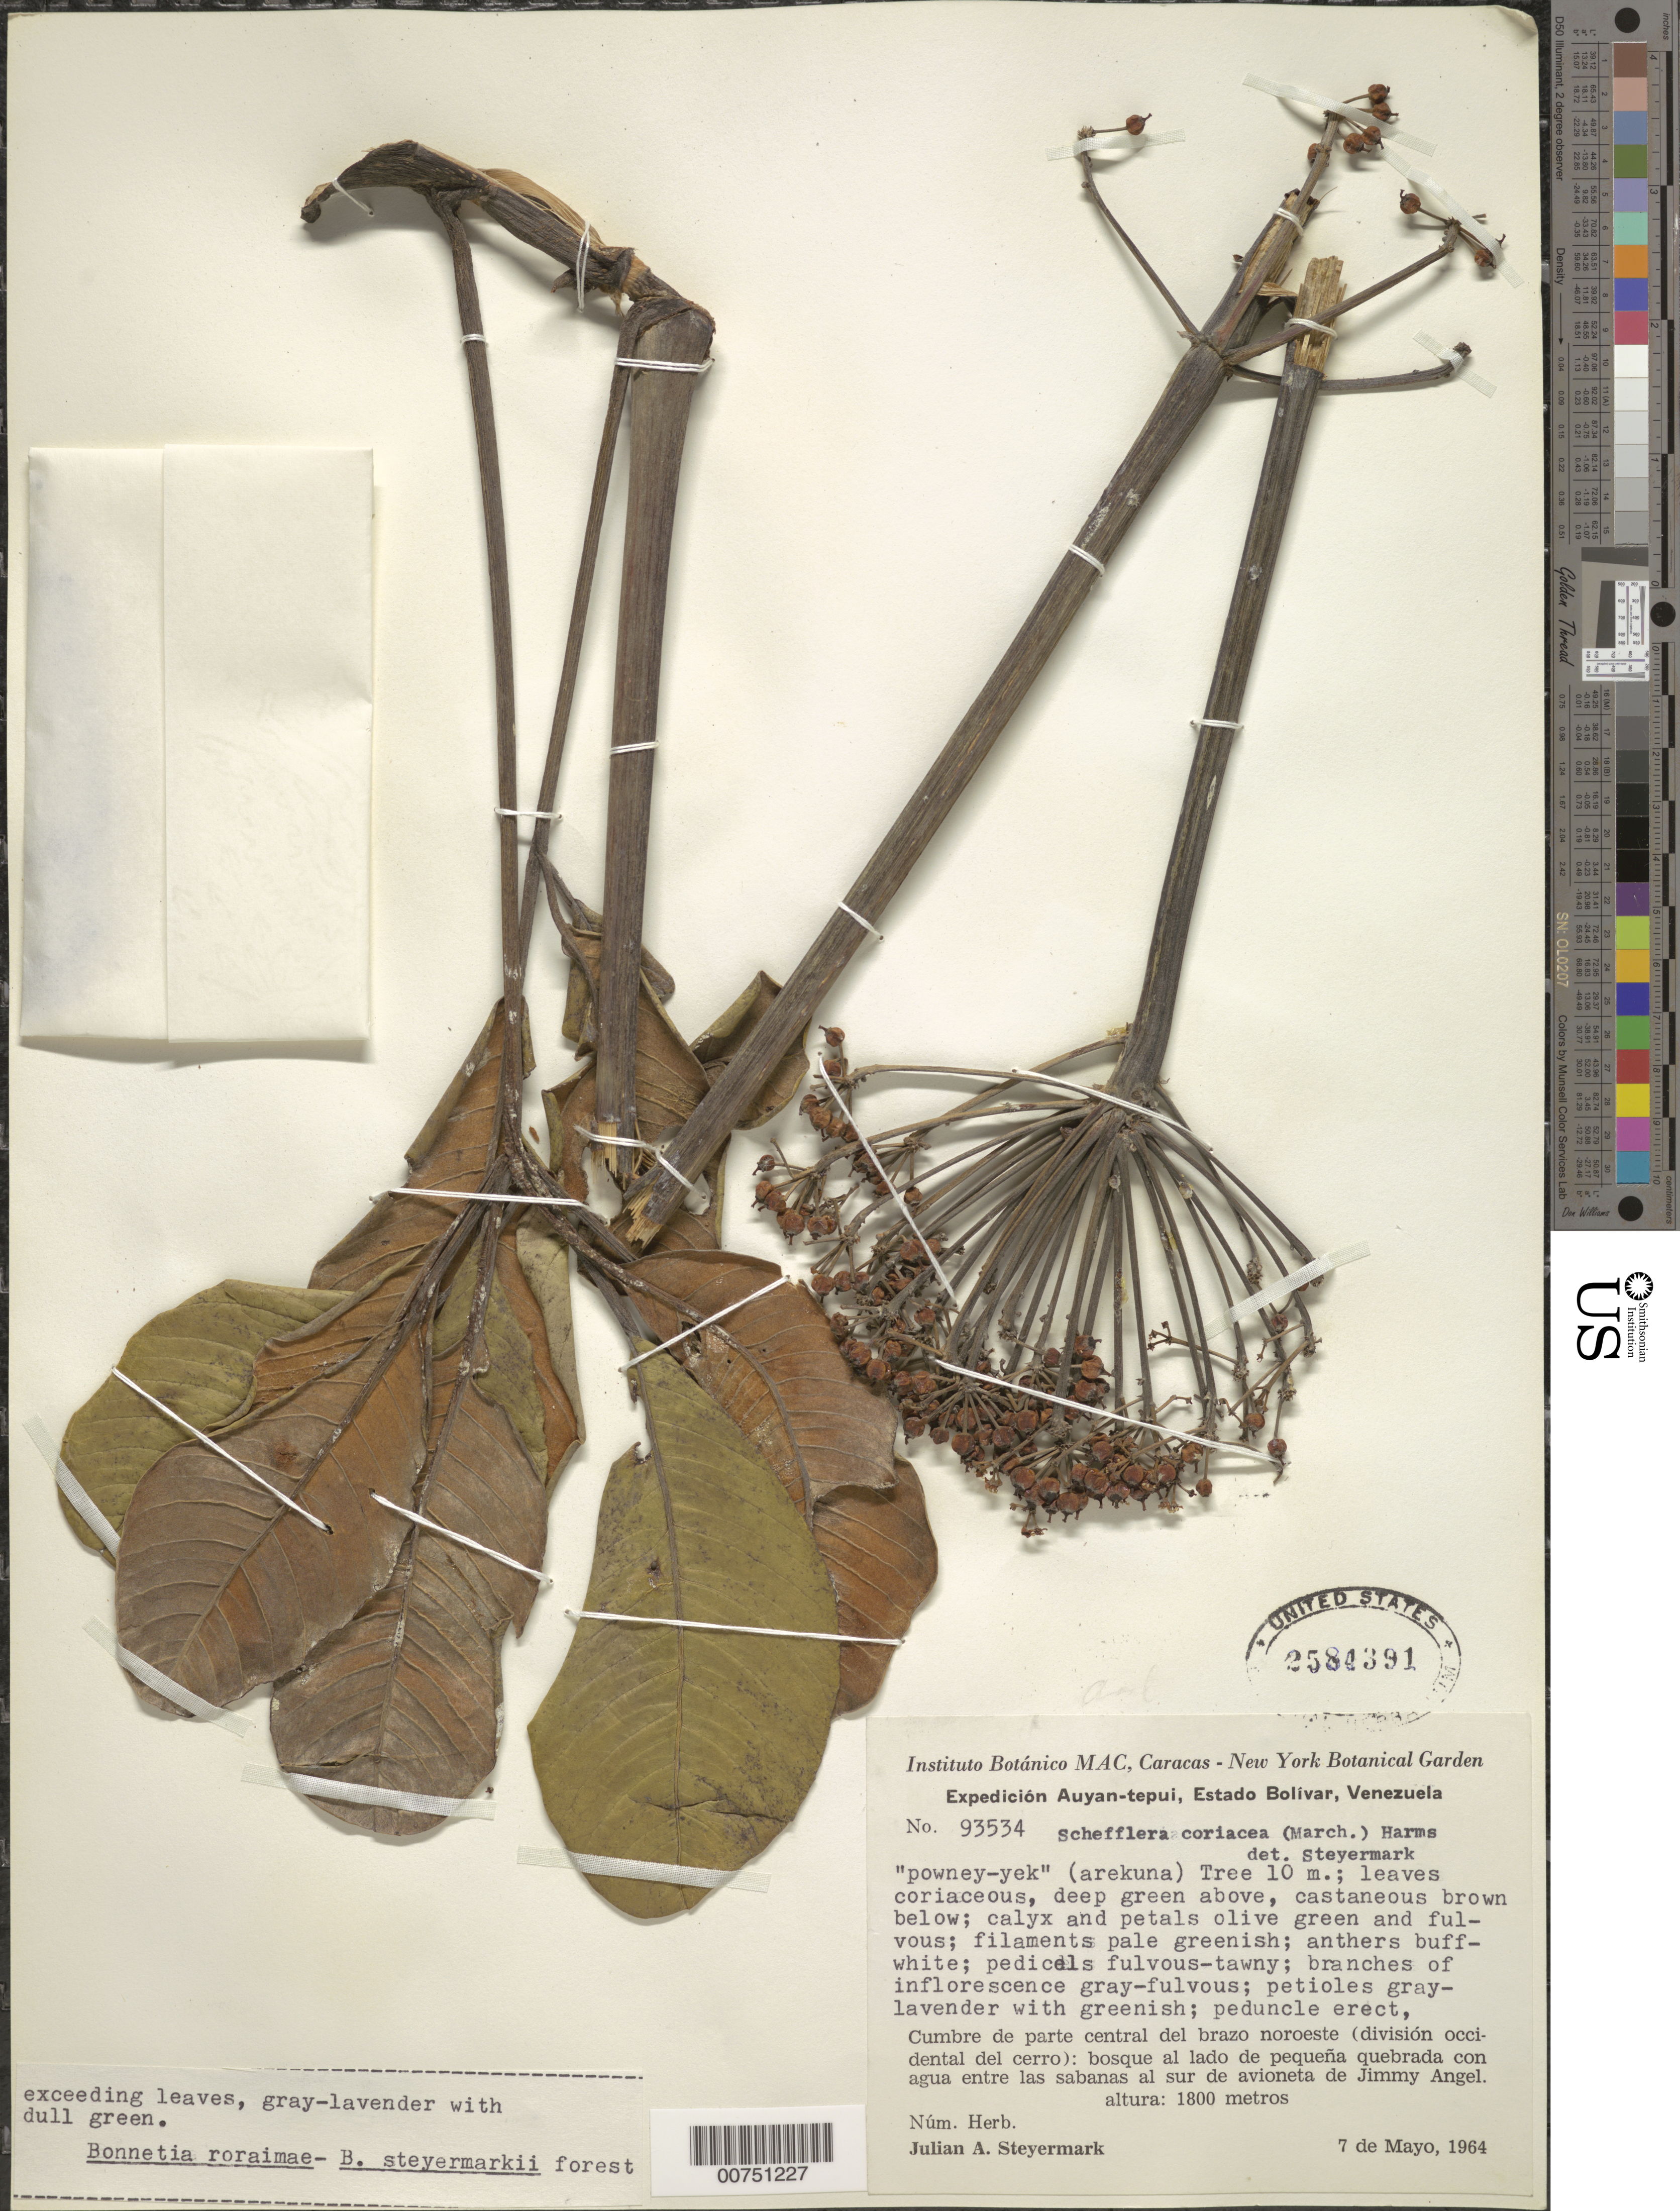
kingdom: Plantae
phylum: Tracheophyta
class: Magnoliopsida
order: Apiales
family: Araliaceae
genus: Schefflera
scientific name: Schefflera coriacea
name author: (Marchal) Harms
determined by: Steyermark, Julian A., (VEN)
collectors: J. Steyermark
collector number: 93534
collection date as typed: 7-May-64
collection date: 1964-05-07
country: Venezuela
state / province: Bolívar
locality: Auyan-tepuí, cumbre de la parte central del brazo noroeste (div. occidental del cerro), al sur de avioneta de Jimmy Angel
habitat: Bosque al lado de pequena quebrada con agua entre la sabana; Bonnetia rorimae-B. steyermarkii forest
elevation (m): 1800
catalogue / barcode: US 2584391